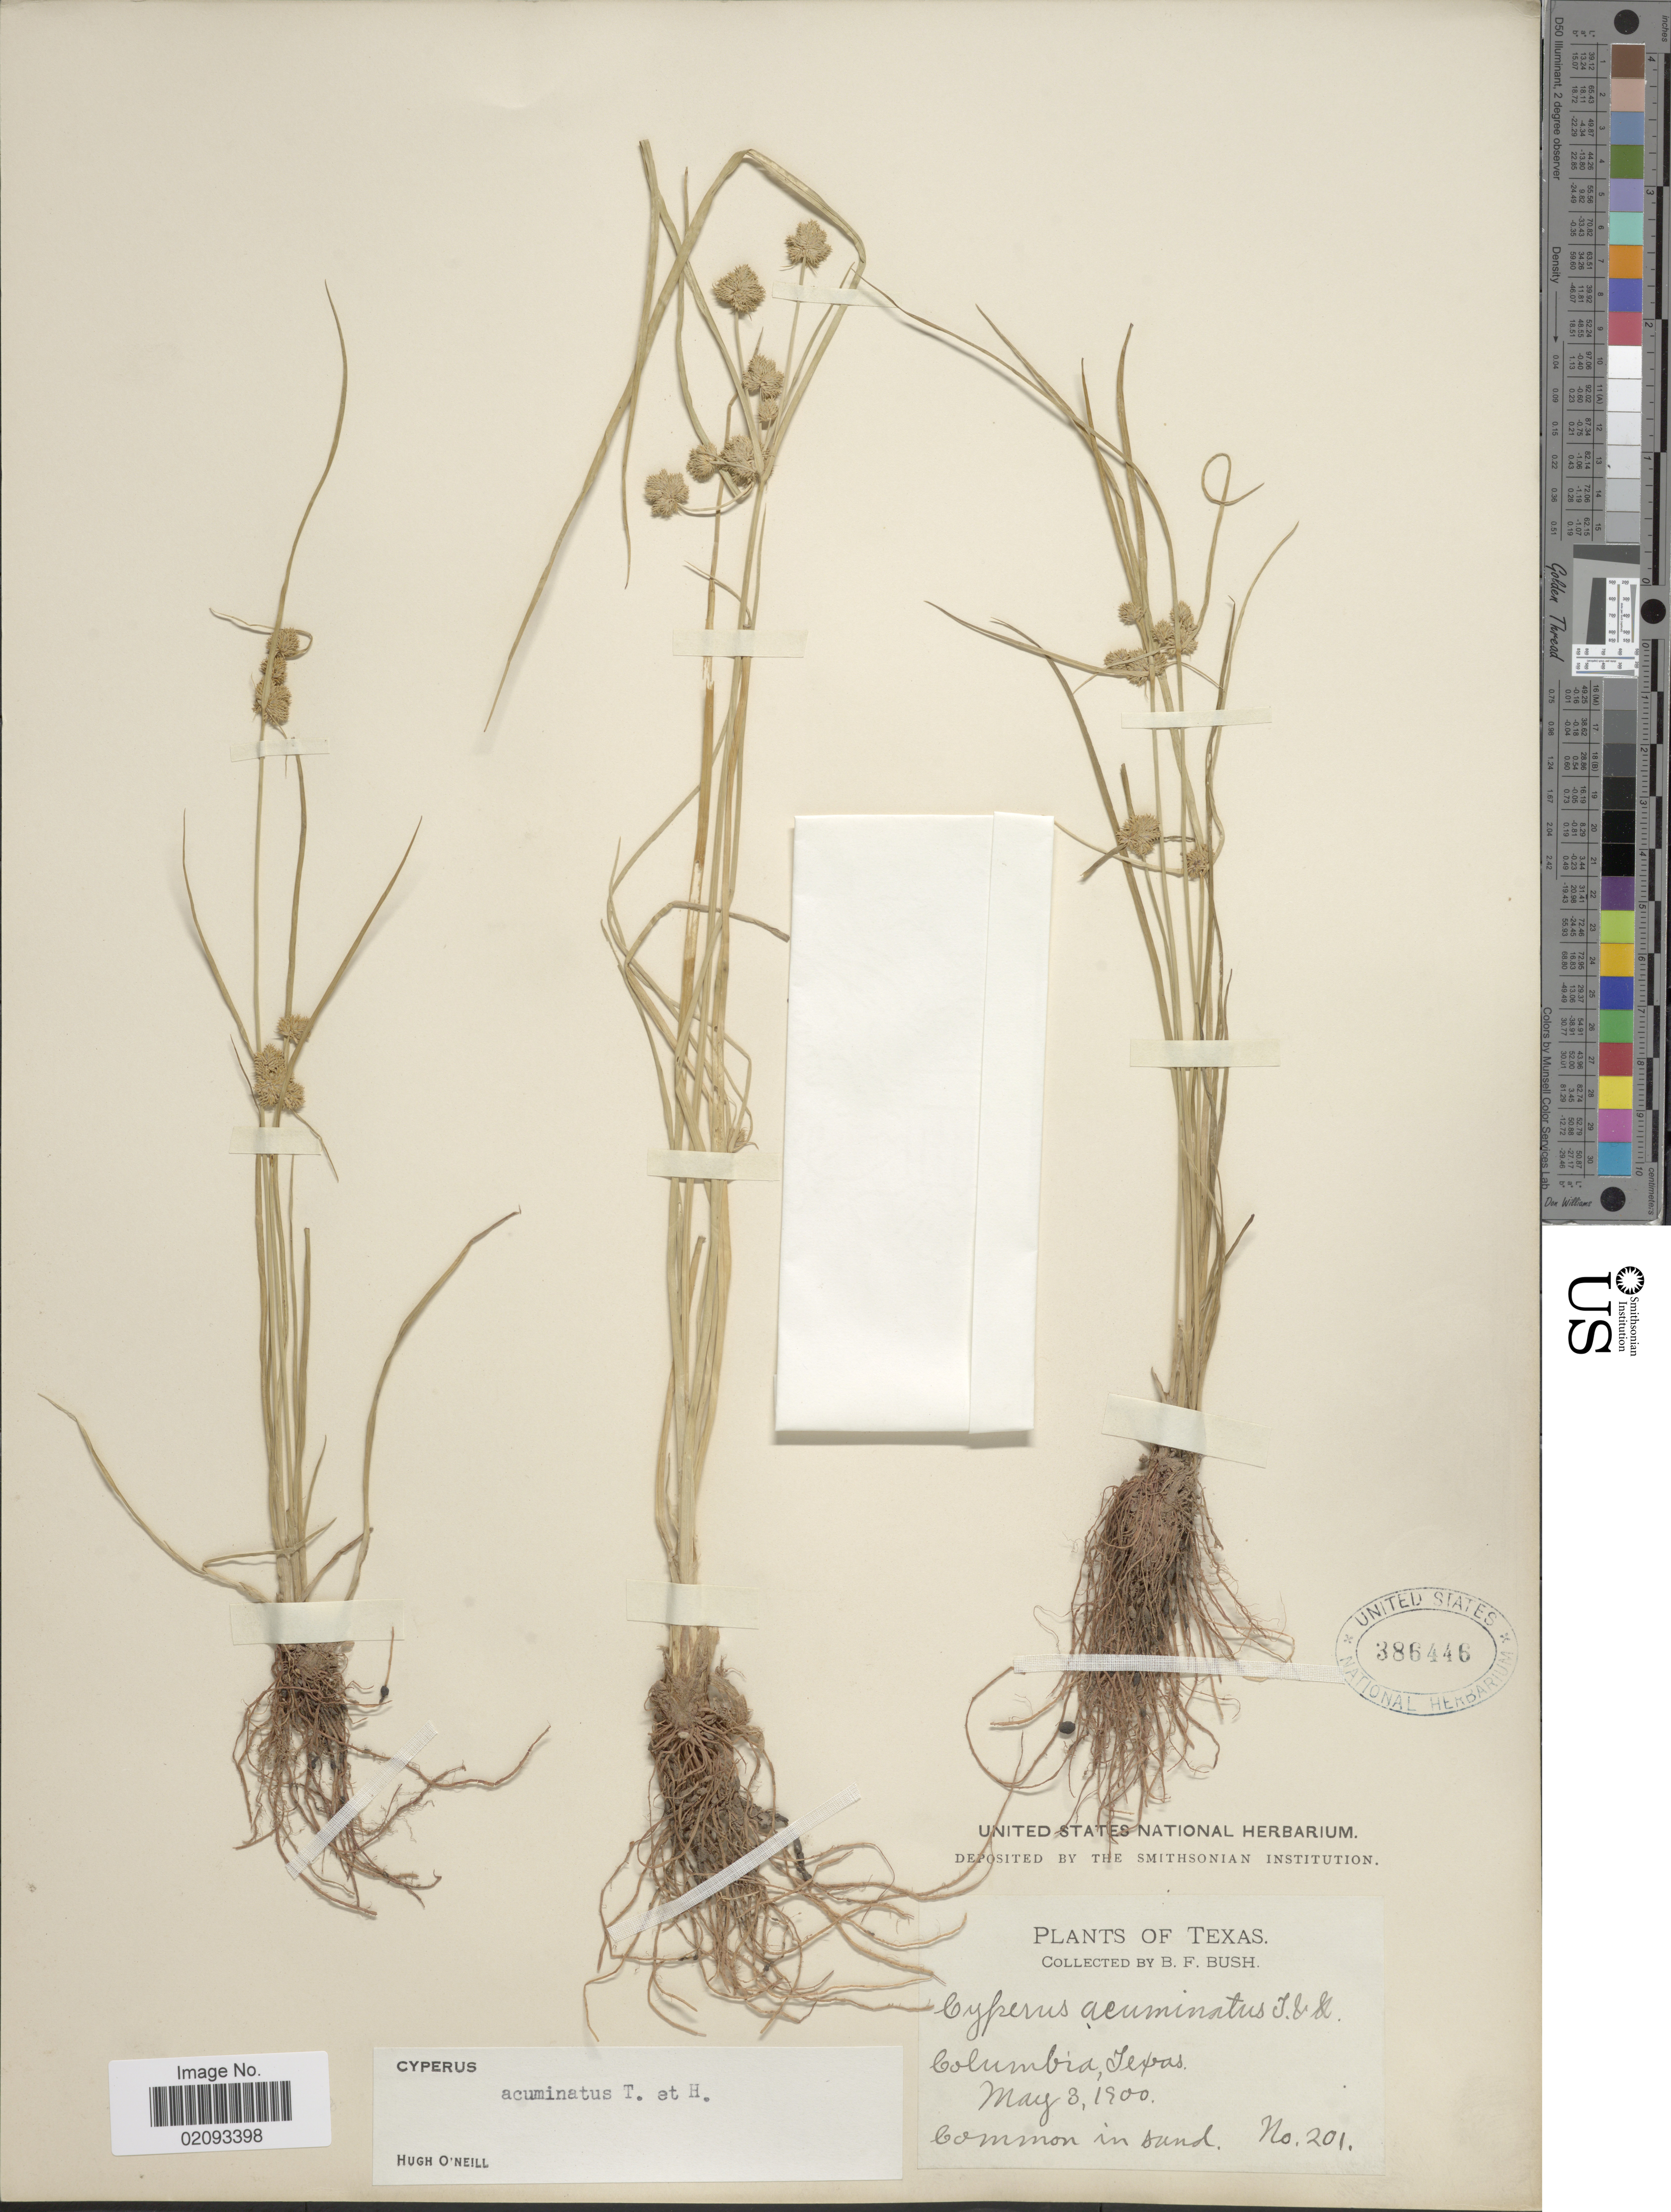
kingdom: Plantae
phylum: Tracheophyta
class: Liliopsida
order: Poales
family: Cyperaceae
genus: Cyperus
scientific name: Cyperus acuminatus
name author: Torr. & Hook.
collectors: B. F. Bush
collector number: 201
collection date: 1900-05-03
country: United States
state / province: Texas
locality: Columbia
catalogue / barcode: US 386446